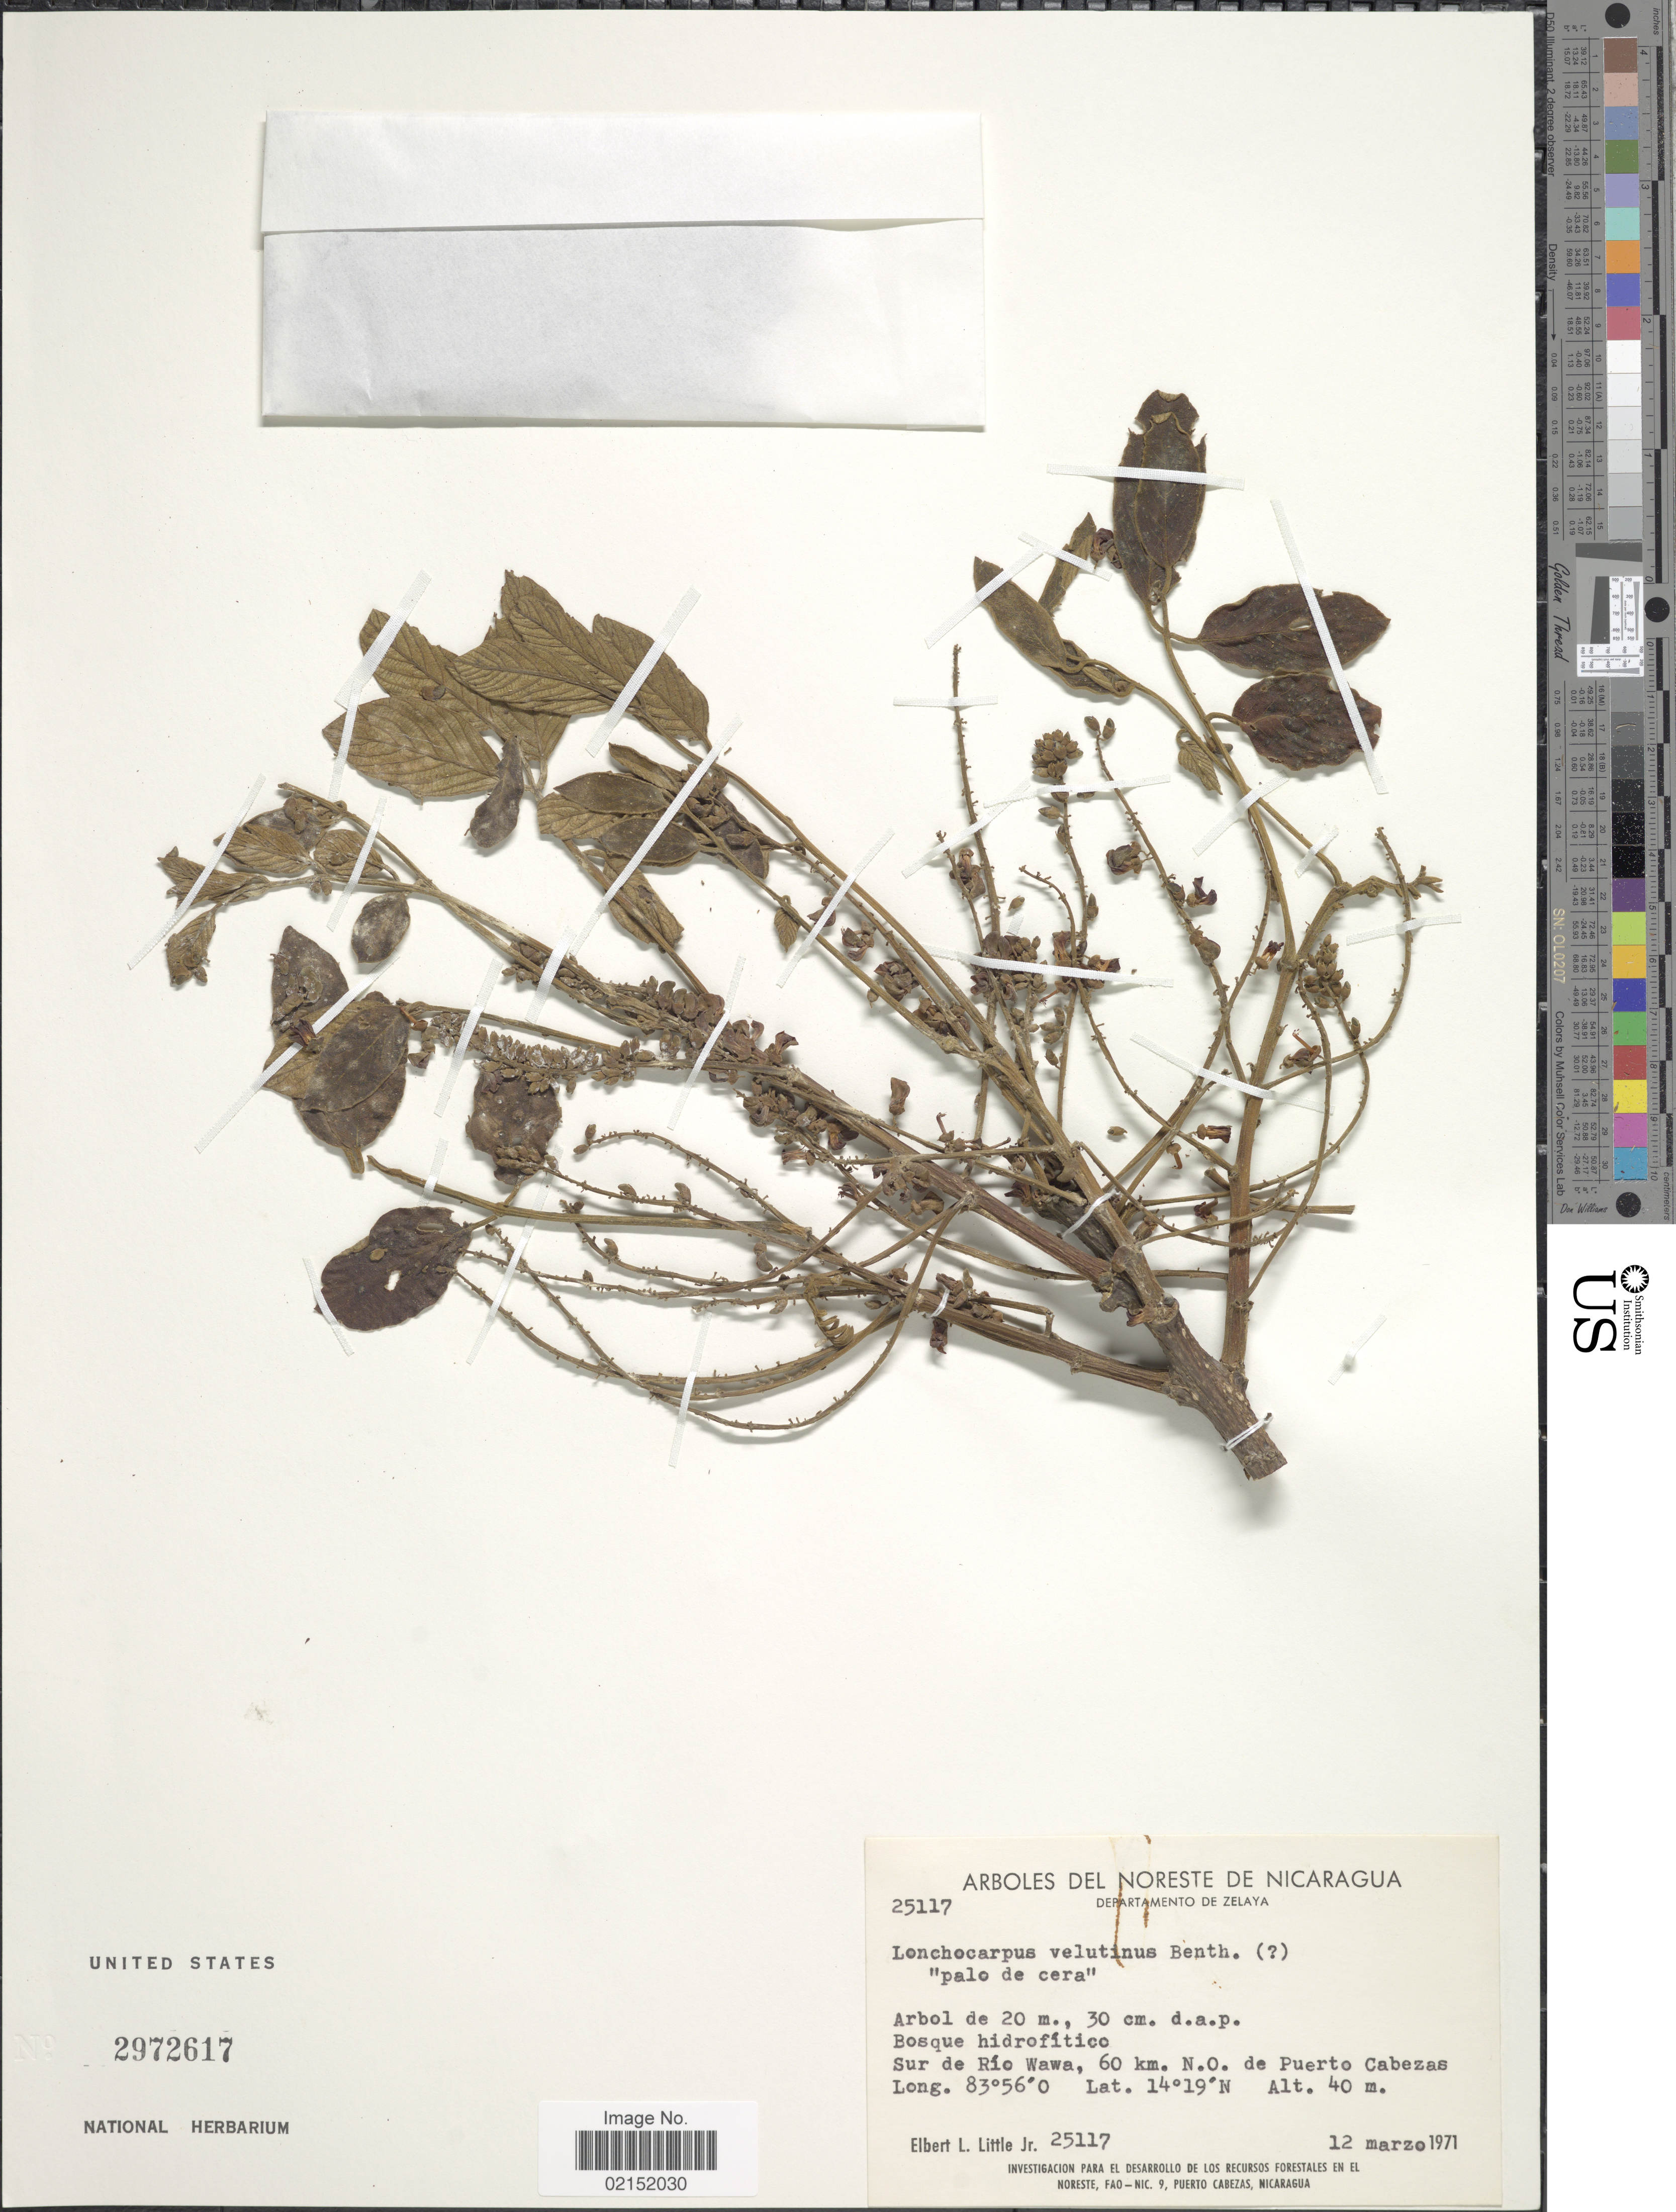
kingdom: Plantae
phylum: Tracheophyta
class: Magnoliopsida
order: Fabales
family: Fabaceae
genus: Lonchocarpus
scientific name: Lonchocarpus velutinus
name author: Benth. ex Seem.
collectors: E. L. Little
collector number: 25117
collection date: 1971-03-12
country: Nicaragua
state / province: Atlantico Norte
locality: Bosque hidrofitico Sur de Rio Wawa, 60 km. N.O. de Puerto Cabezas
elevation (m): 40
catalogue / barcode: US 2972617